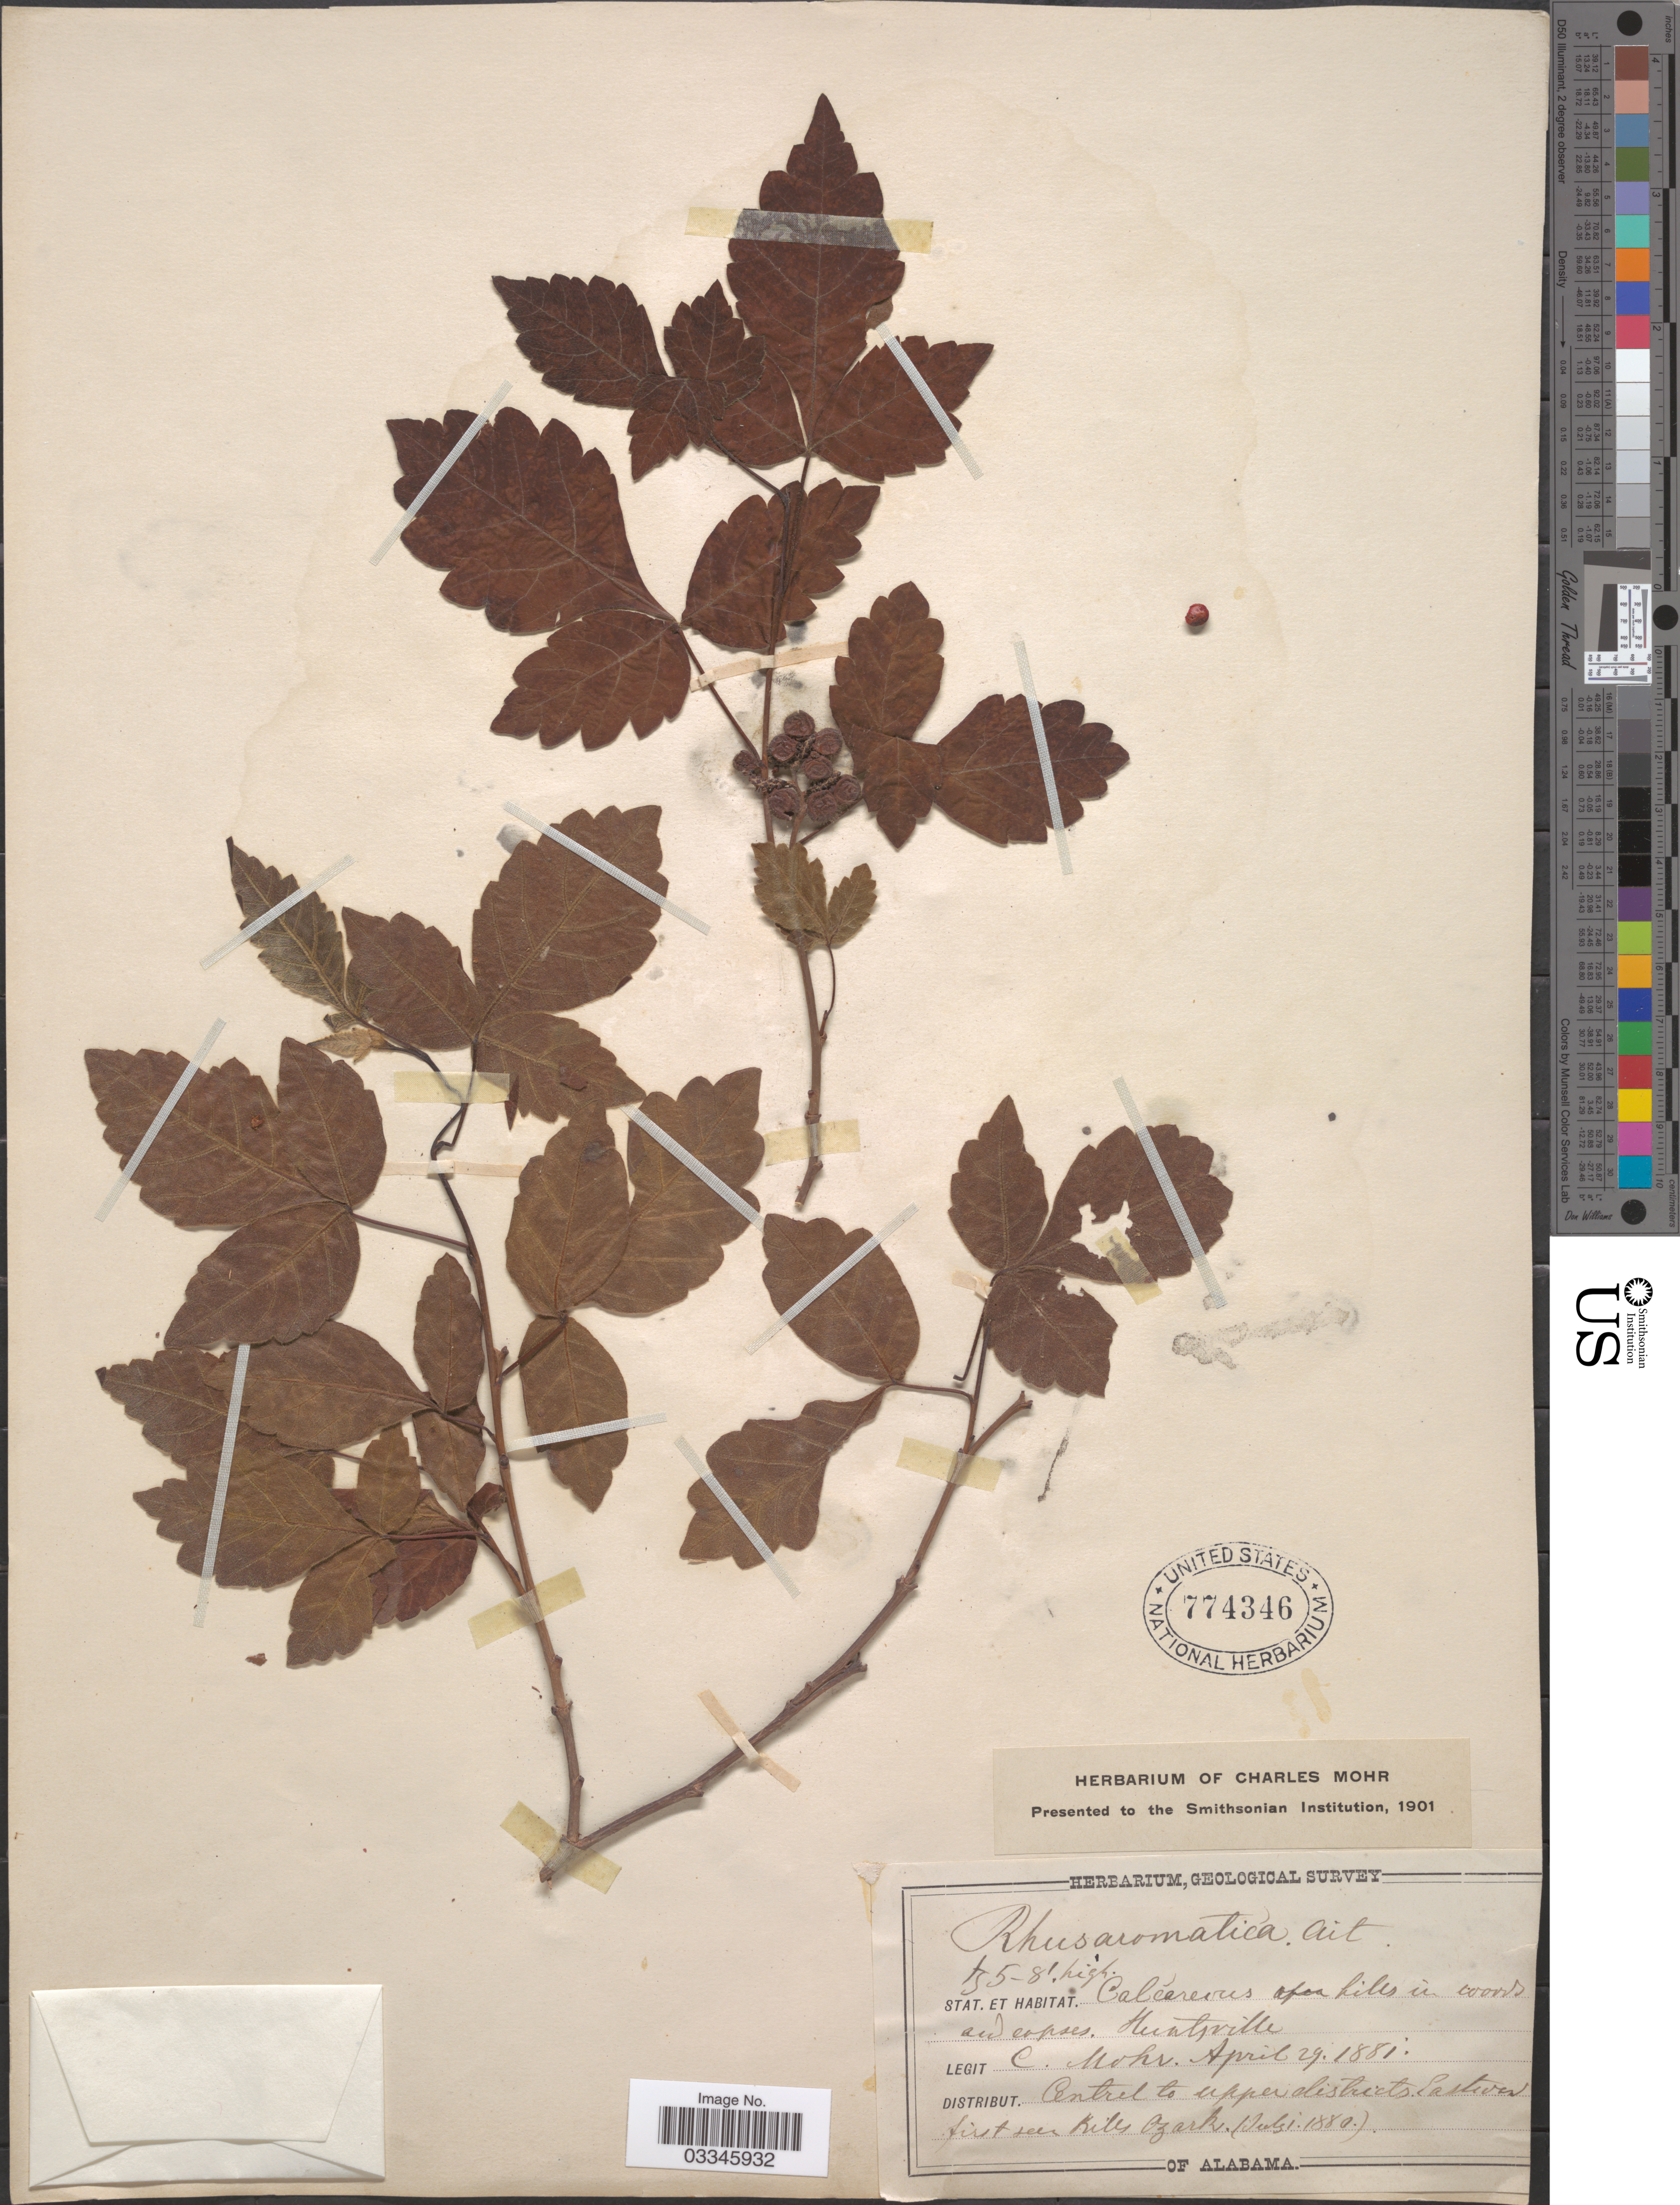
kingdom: Plantae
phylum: Tracheophyta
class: Magnoliopsida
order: Sapindales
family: Anacardiaceae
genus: Rhus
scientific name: Rhus crenata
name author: Thunb.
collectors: C. Mohr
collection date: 1881-04-29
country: United States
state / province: Alabama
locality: Huntsville.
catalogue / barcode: US 774346